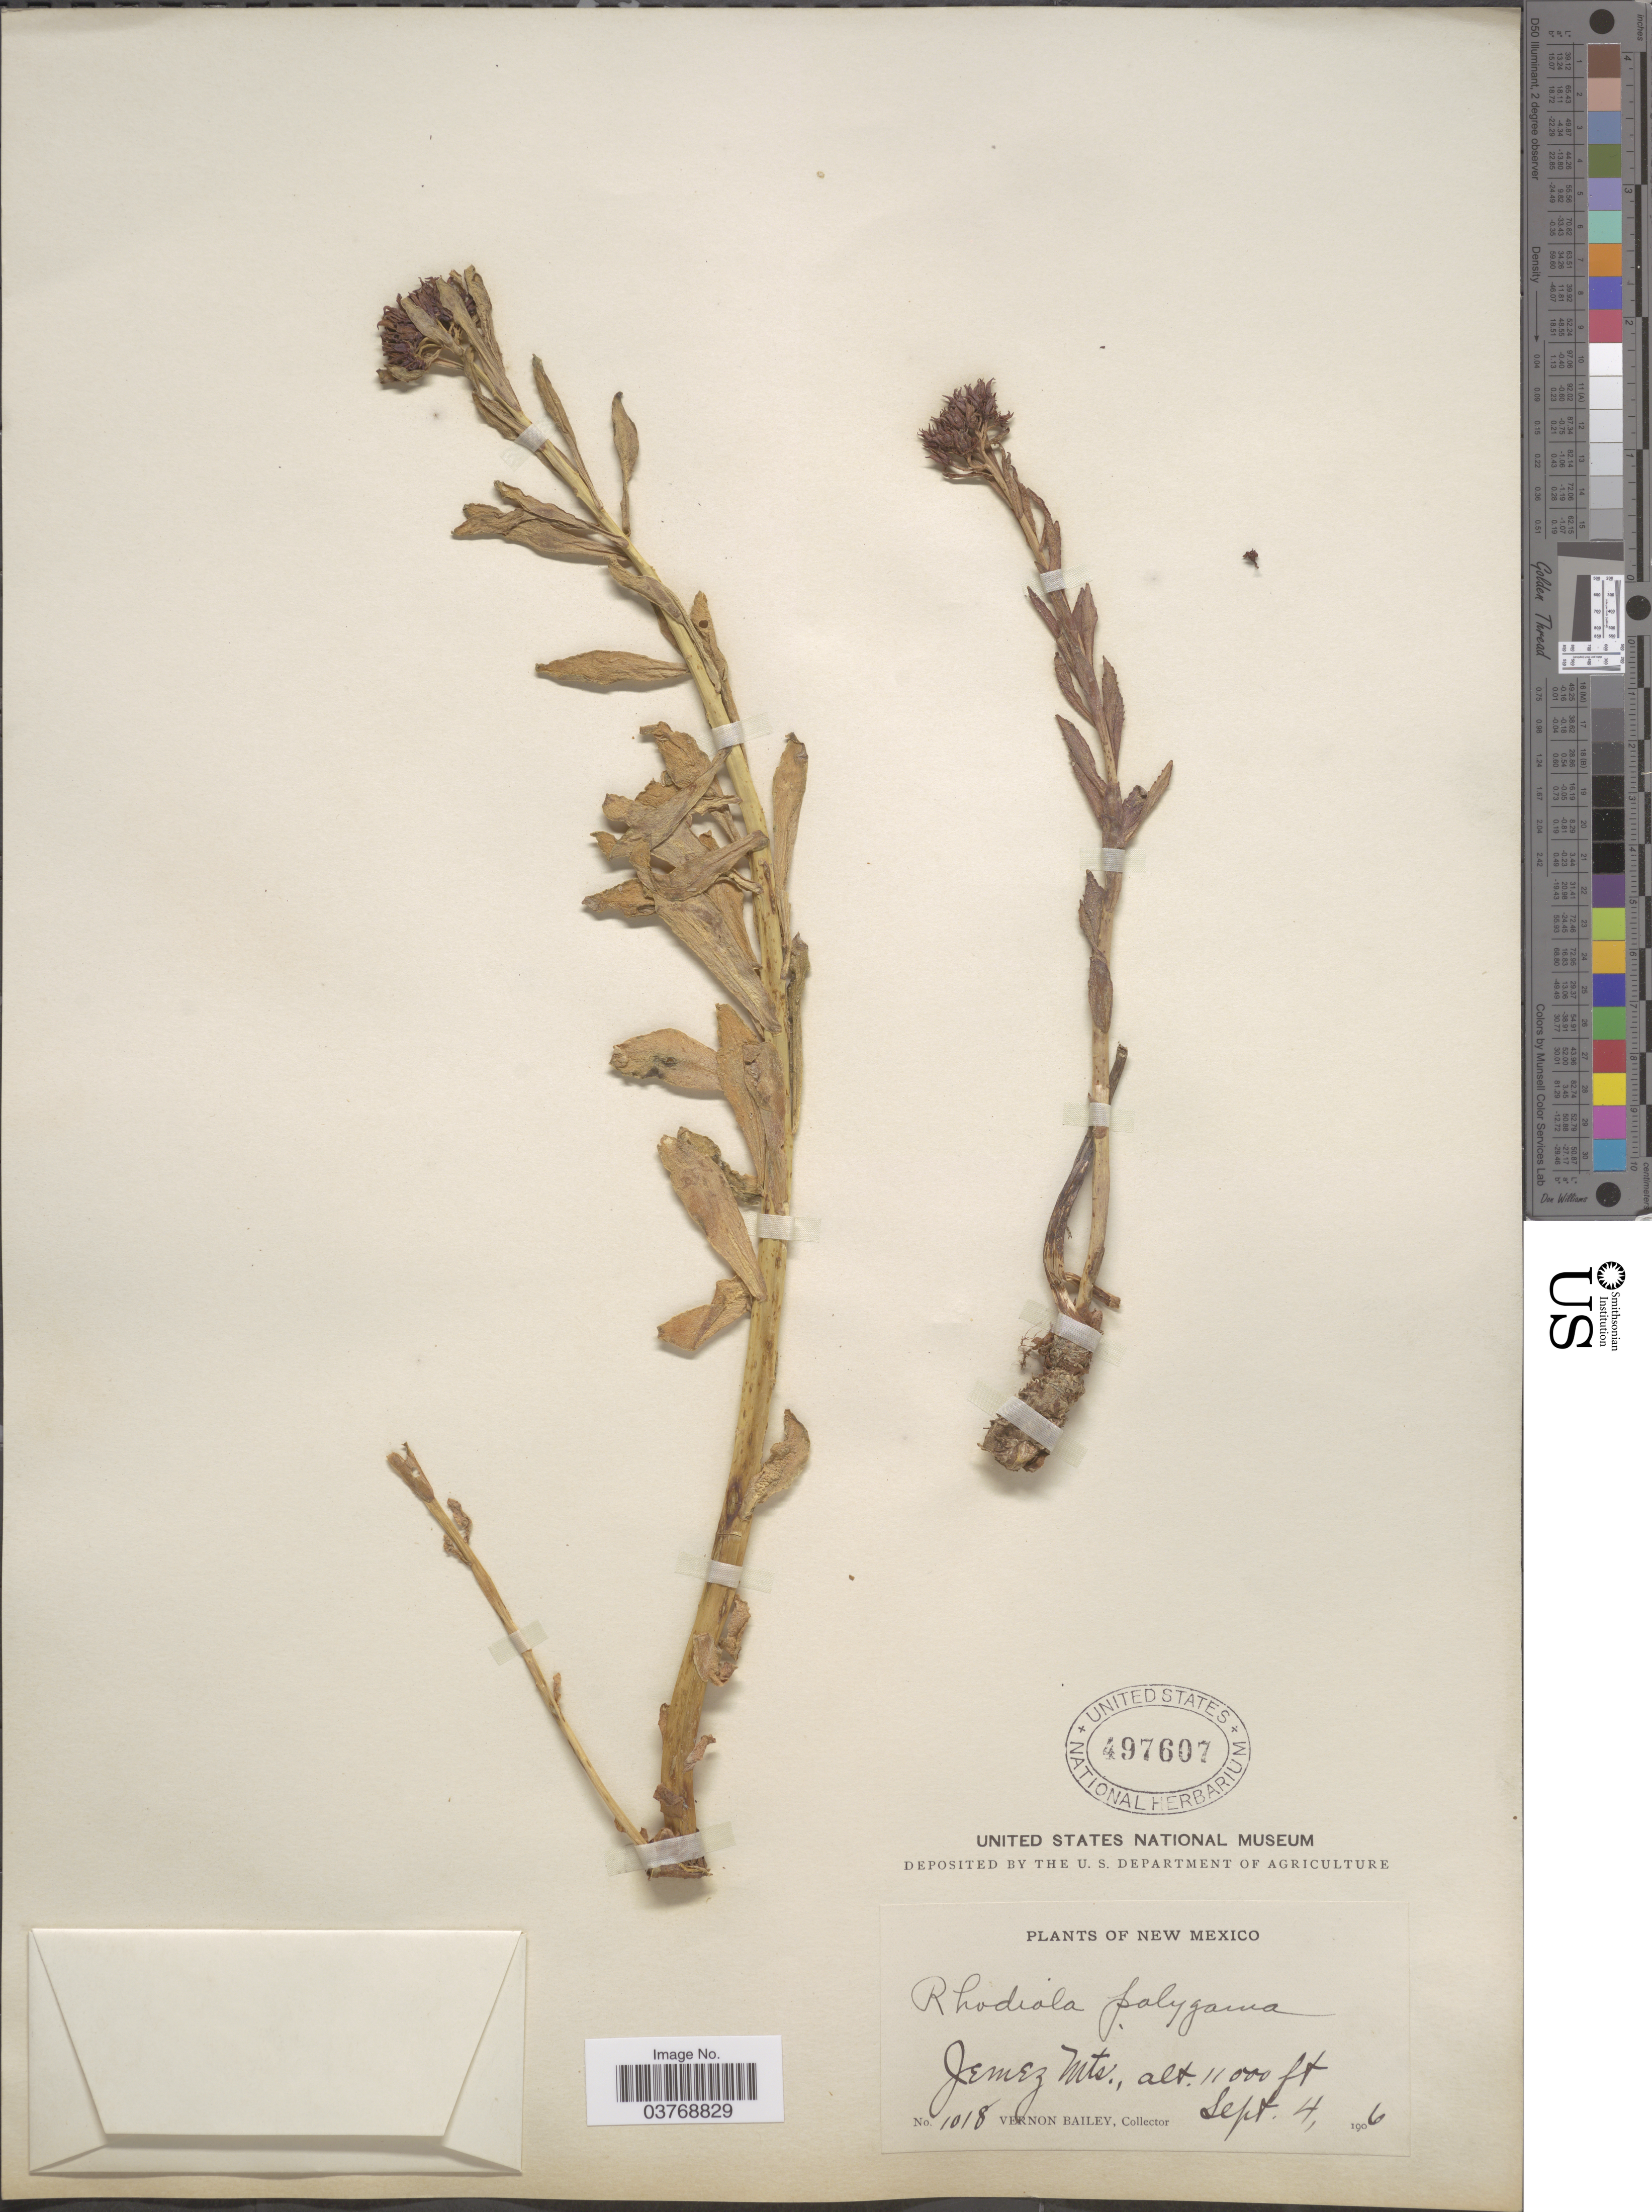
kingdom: Plantae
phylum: Tracheophyta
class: Magnoliopsida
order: Saxifragales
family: Crassulaceae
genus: Rhodiola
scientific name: Rhodiola integrifolia subsp. integrifolia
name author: Raf.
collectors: V. O. Bailey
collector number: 1018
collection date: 1906-09-04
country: United States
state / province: New Mexico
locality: Jemez Mts.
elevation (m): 3353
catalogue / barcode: US 497607